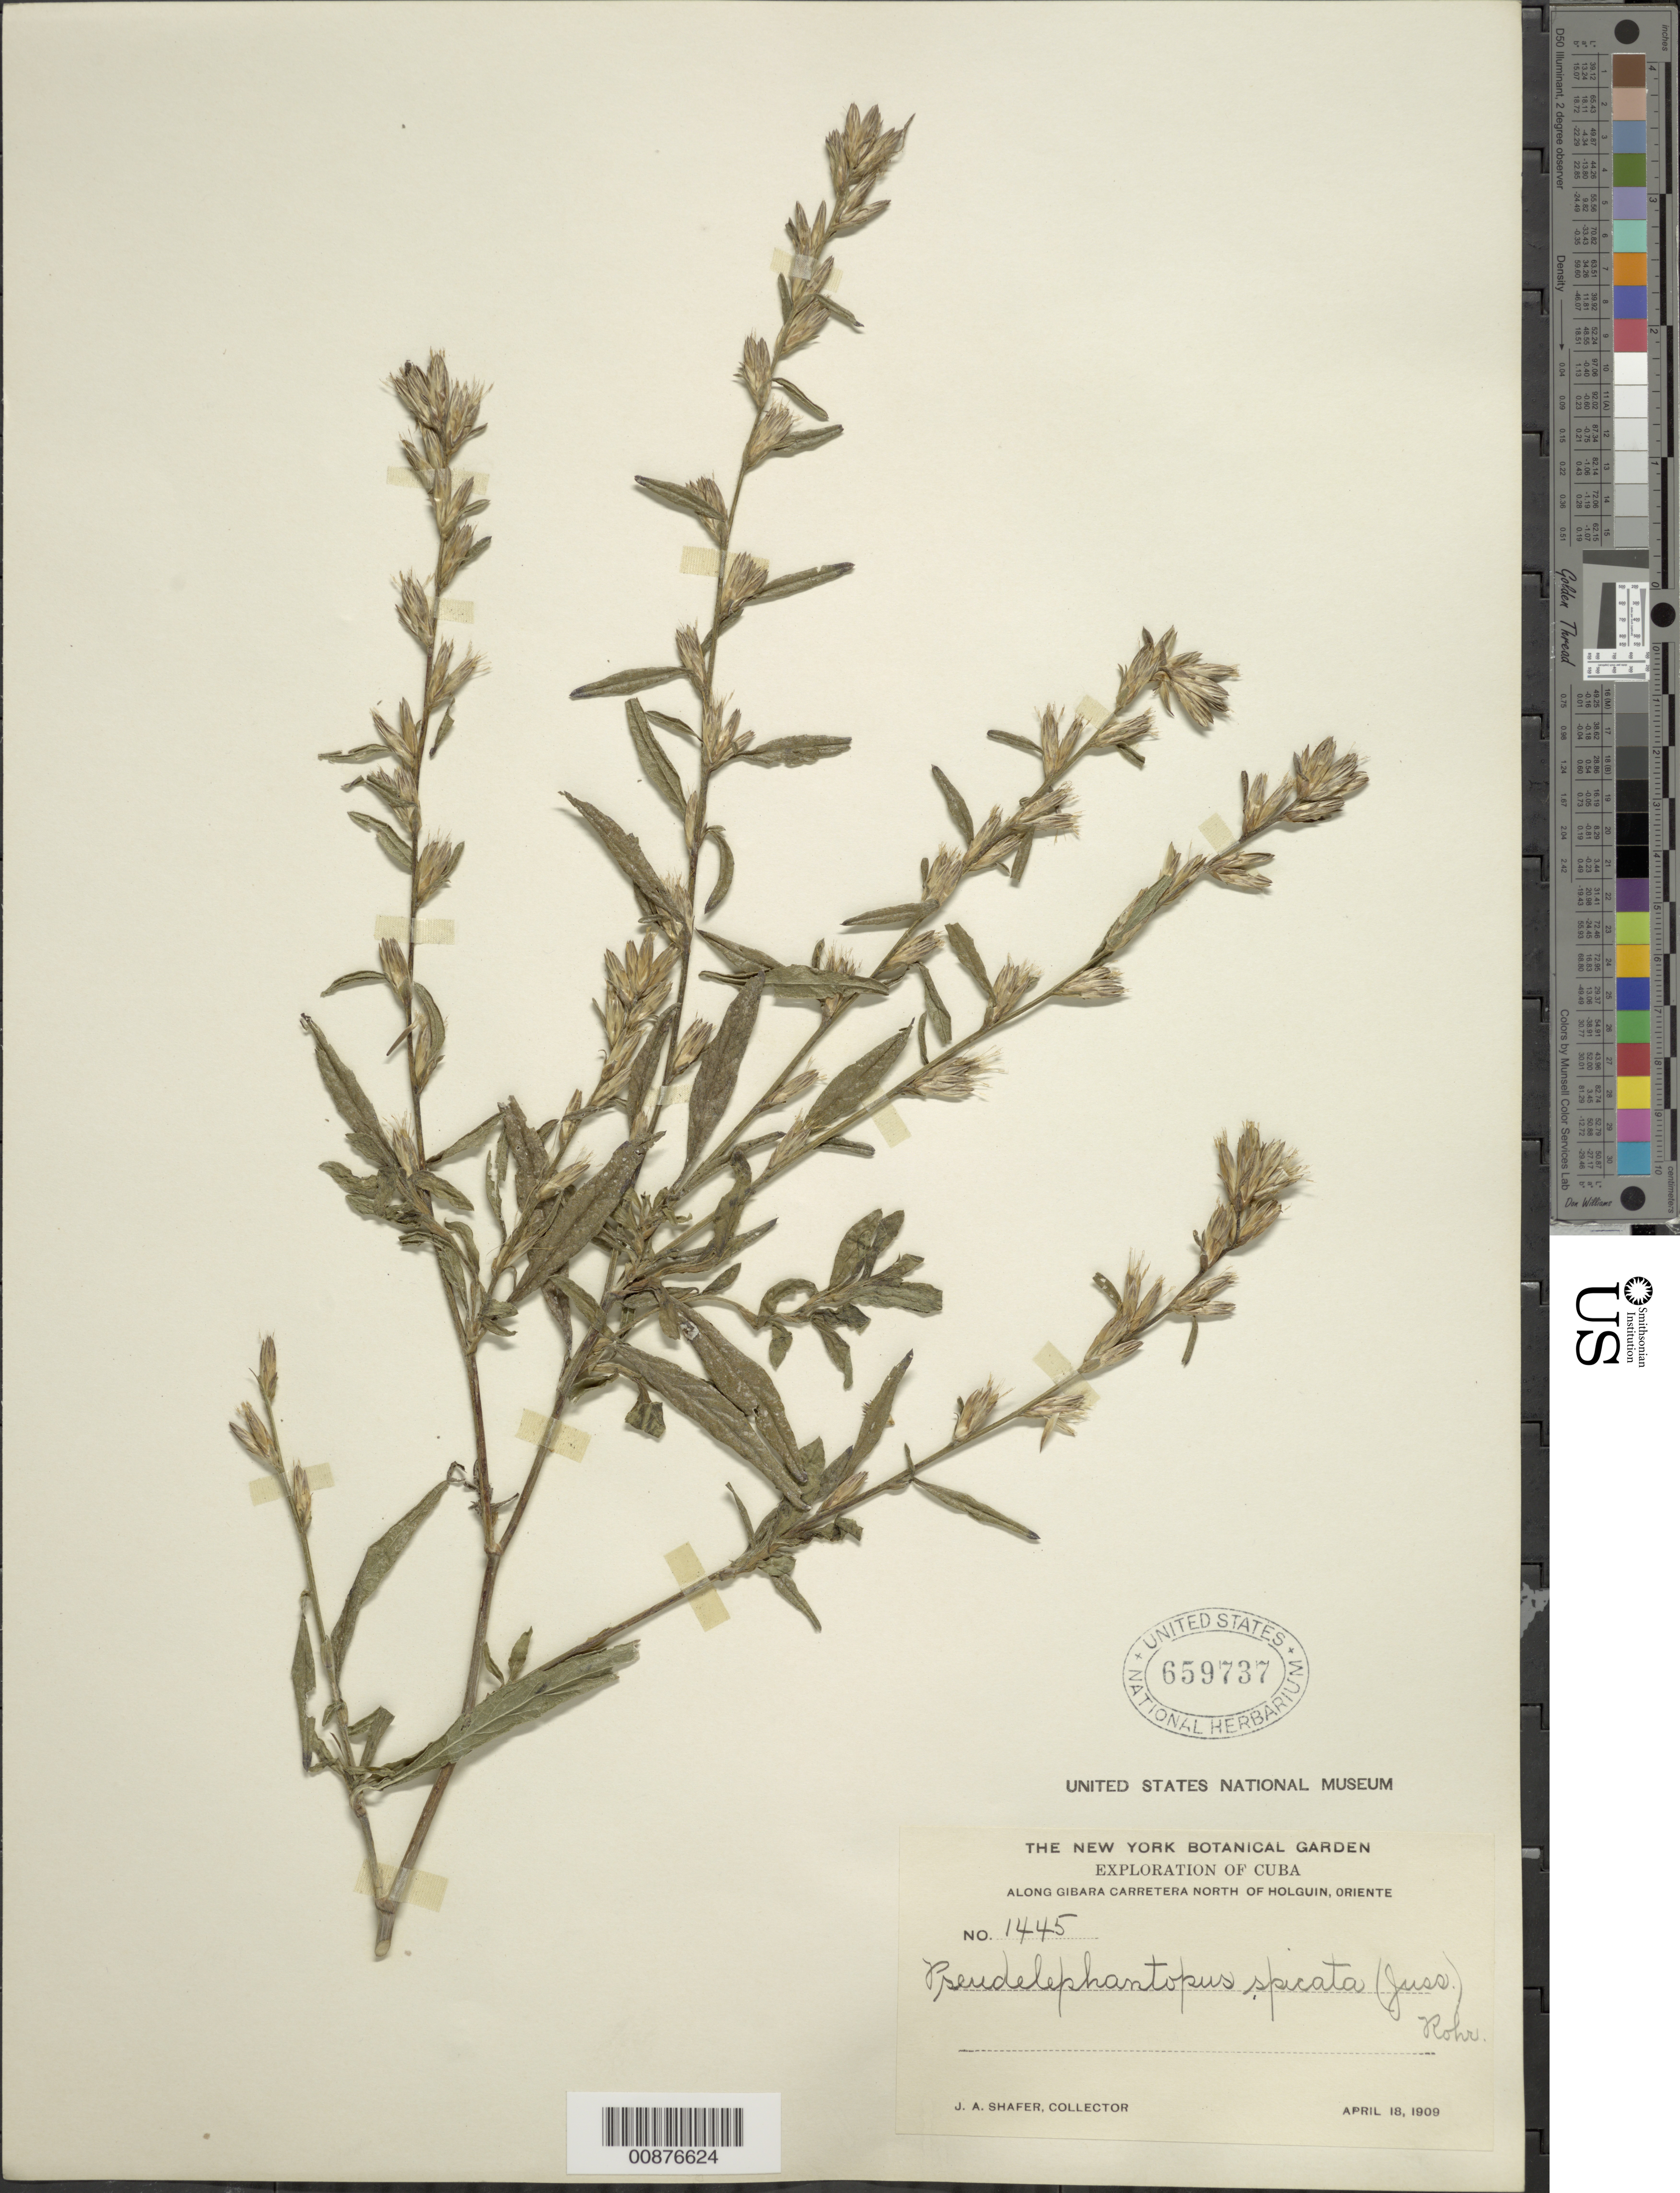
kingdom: Plantae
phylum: Tracheophyta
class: Magnoliopsida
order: Asterales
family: Asteraceae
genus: Pseudelephantopus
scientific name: Pseudelephantopus spicatus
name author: (Juss. ex Aubl.) C.F. Baker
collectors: J. A. Shafer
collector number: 1445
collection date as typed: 18 Apr 1909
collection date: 1909-04-18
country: Cuba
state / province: Oriente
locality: Along Gibara Carretera north of Holguin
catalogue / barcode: US 659737